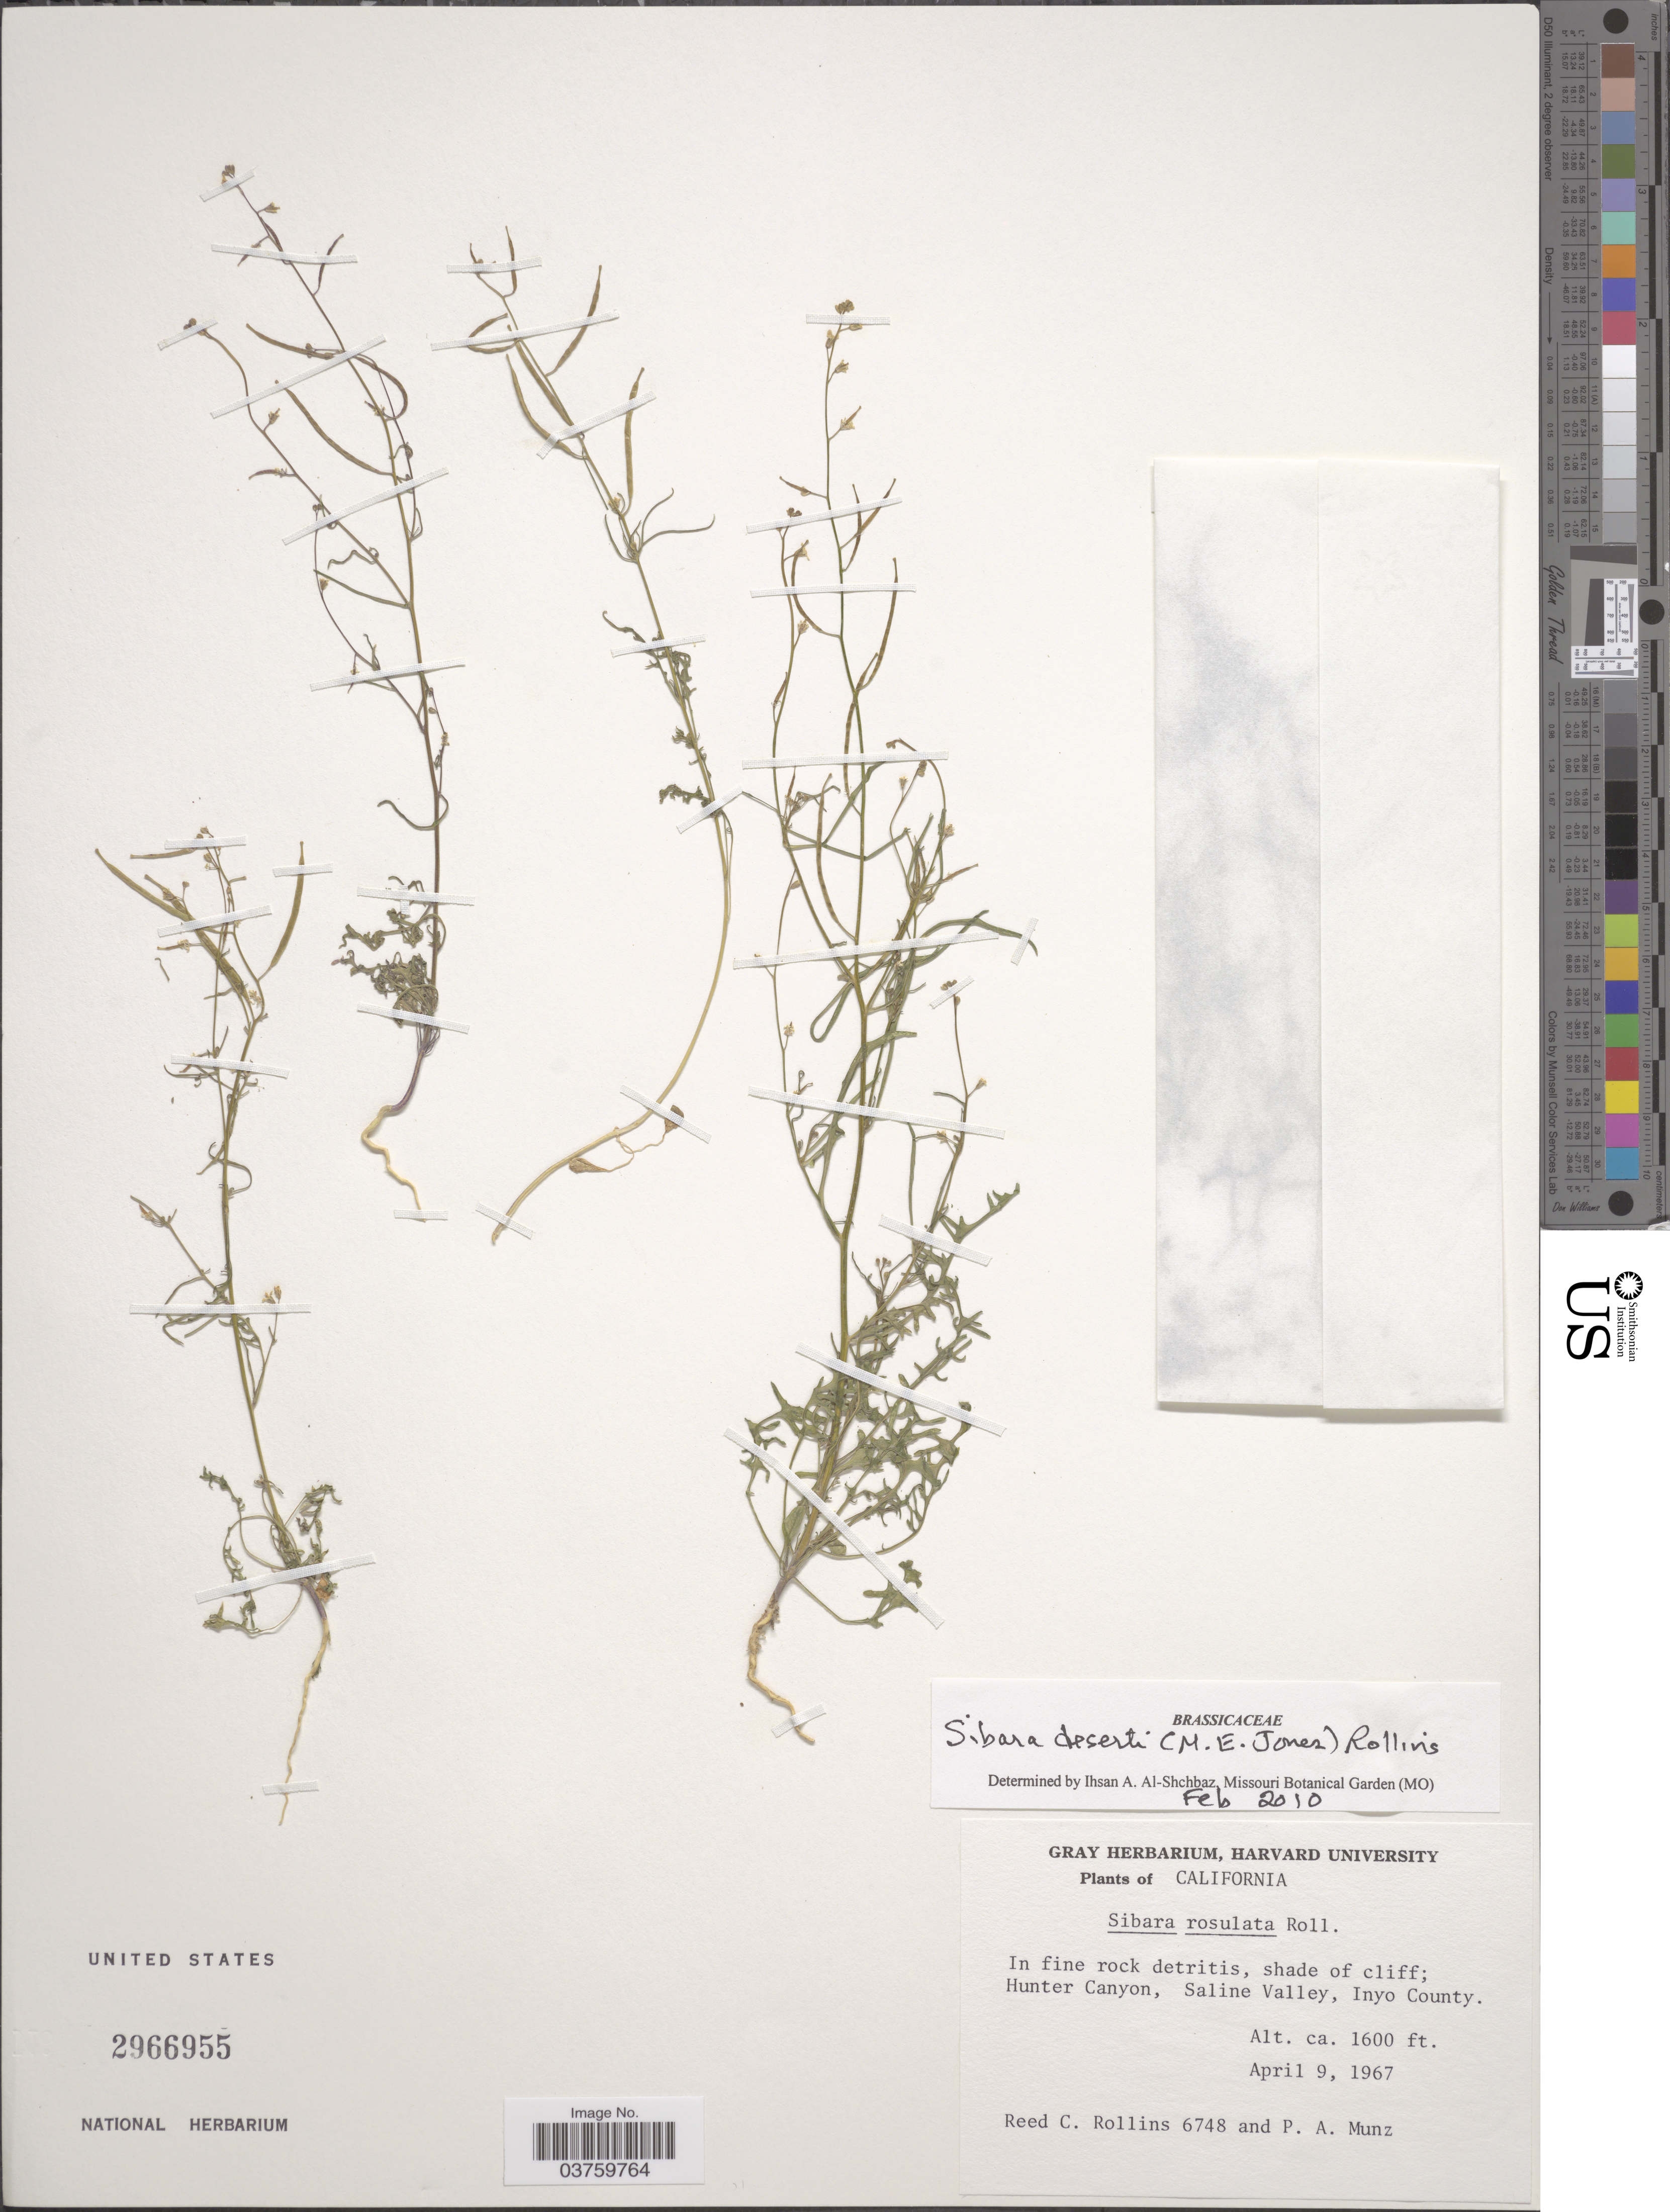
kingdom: Plantae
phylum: Tracheophyta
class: Magnoliopsida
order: Brassicales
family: Brassicaceae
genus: Sibara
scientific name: Sibara deserti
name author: (M.E. Jones) Rollins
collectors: R. C. Rollins & P. A. Munz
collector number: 6748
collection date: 1967-04-09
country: United States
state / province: California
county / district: Inyo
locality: Hunter Canyon, Saline Valley, Inyo County.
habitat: in fine rock detritis, shade of cliff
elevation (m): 488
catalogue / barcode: US 2966955